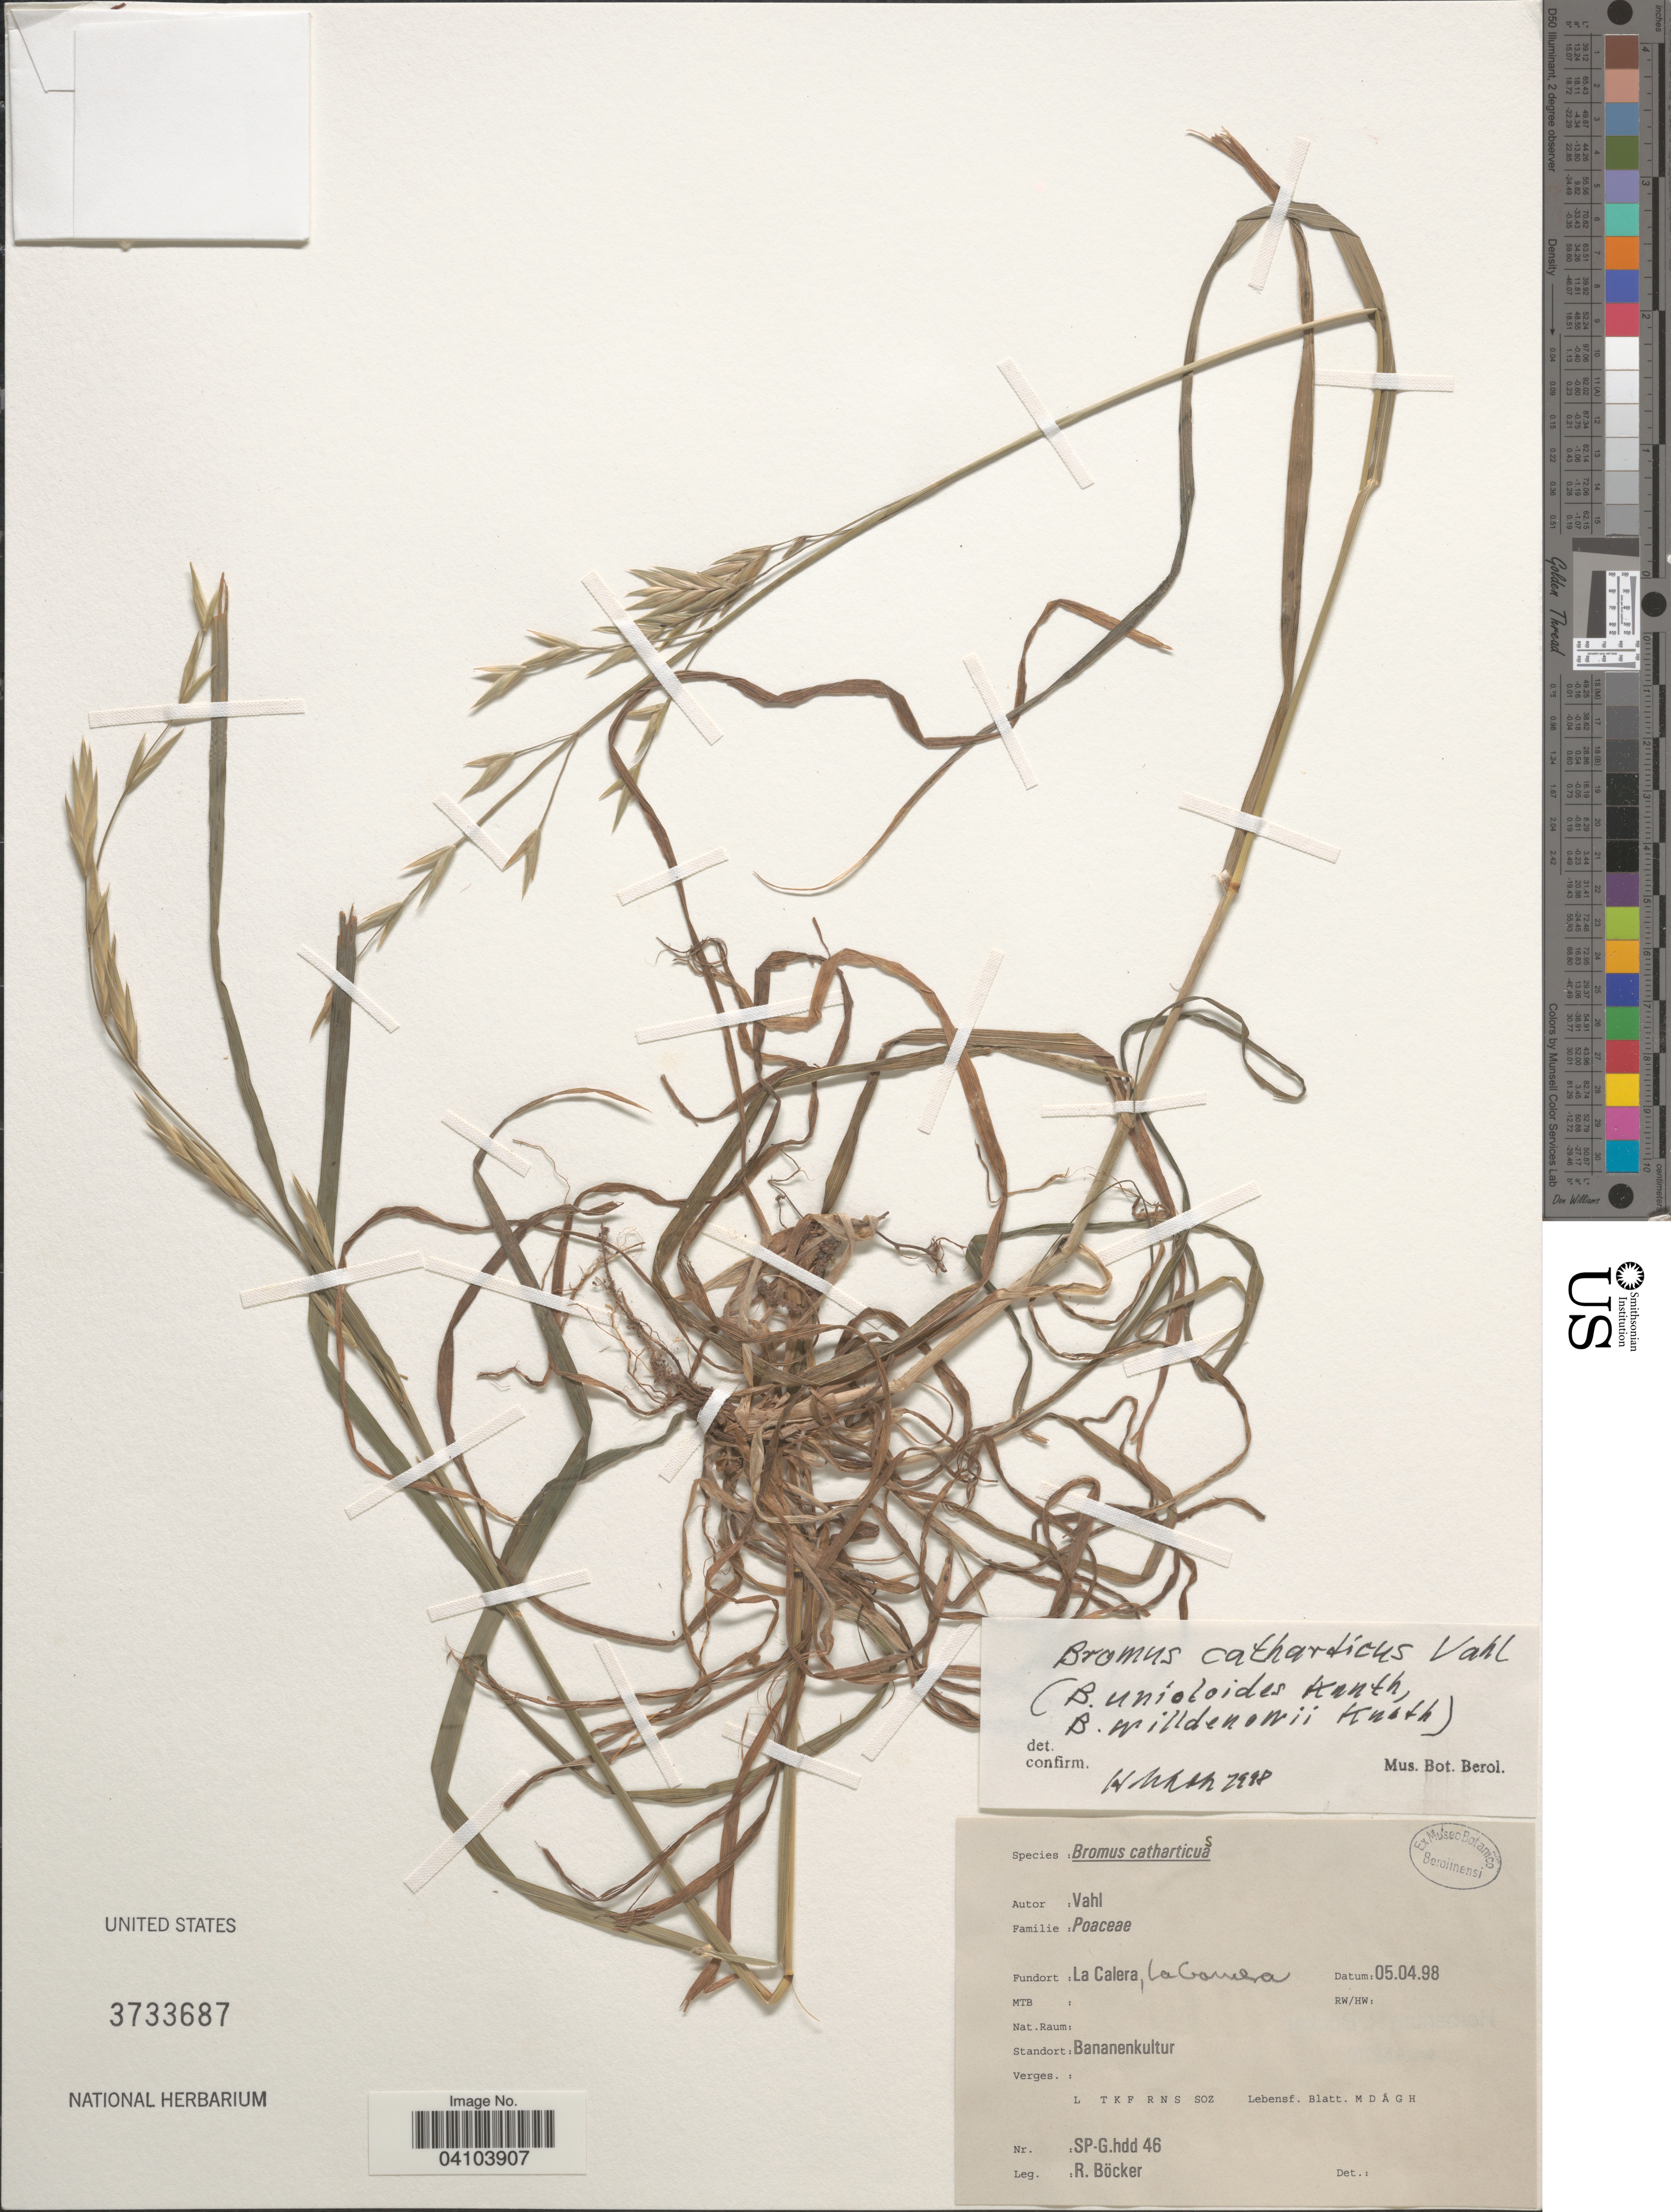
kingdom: Plantae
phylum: Tracheophyta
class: Liliopsida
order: Poales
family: Poaceae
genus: Bromus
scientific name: Bromus catharticus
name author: Vahl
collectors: R. Böcker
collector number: SP-G.hhd46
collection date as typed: Transcribed d/m/y: 5/4/98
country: Spain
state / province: Canarias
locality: La Calera, La Gomera.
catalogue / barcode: US 3733687